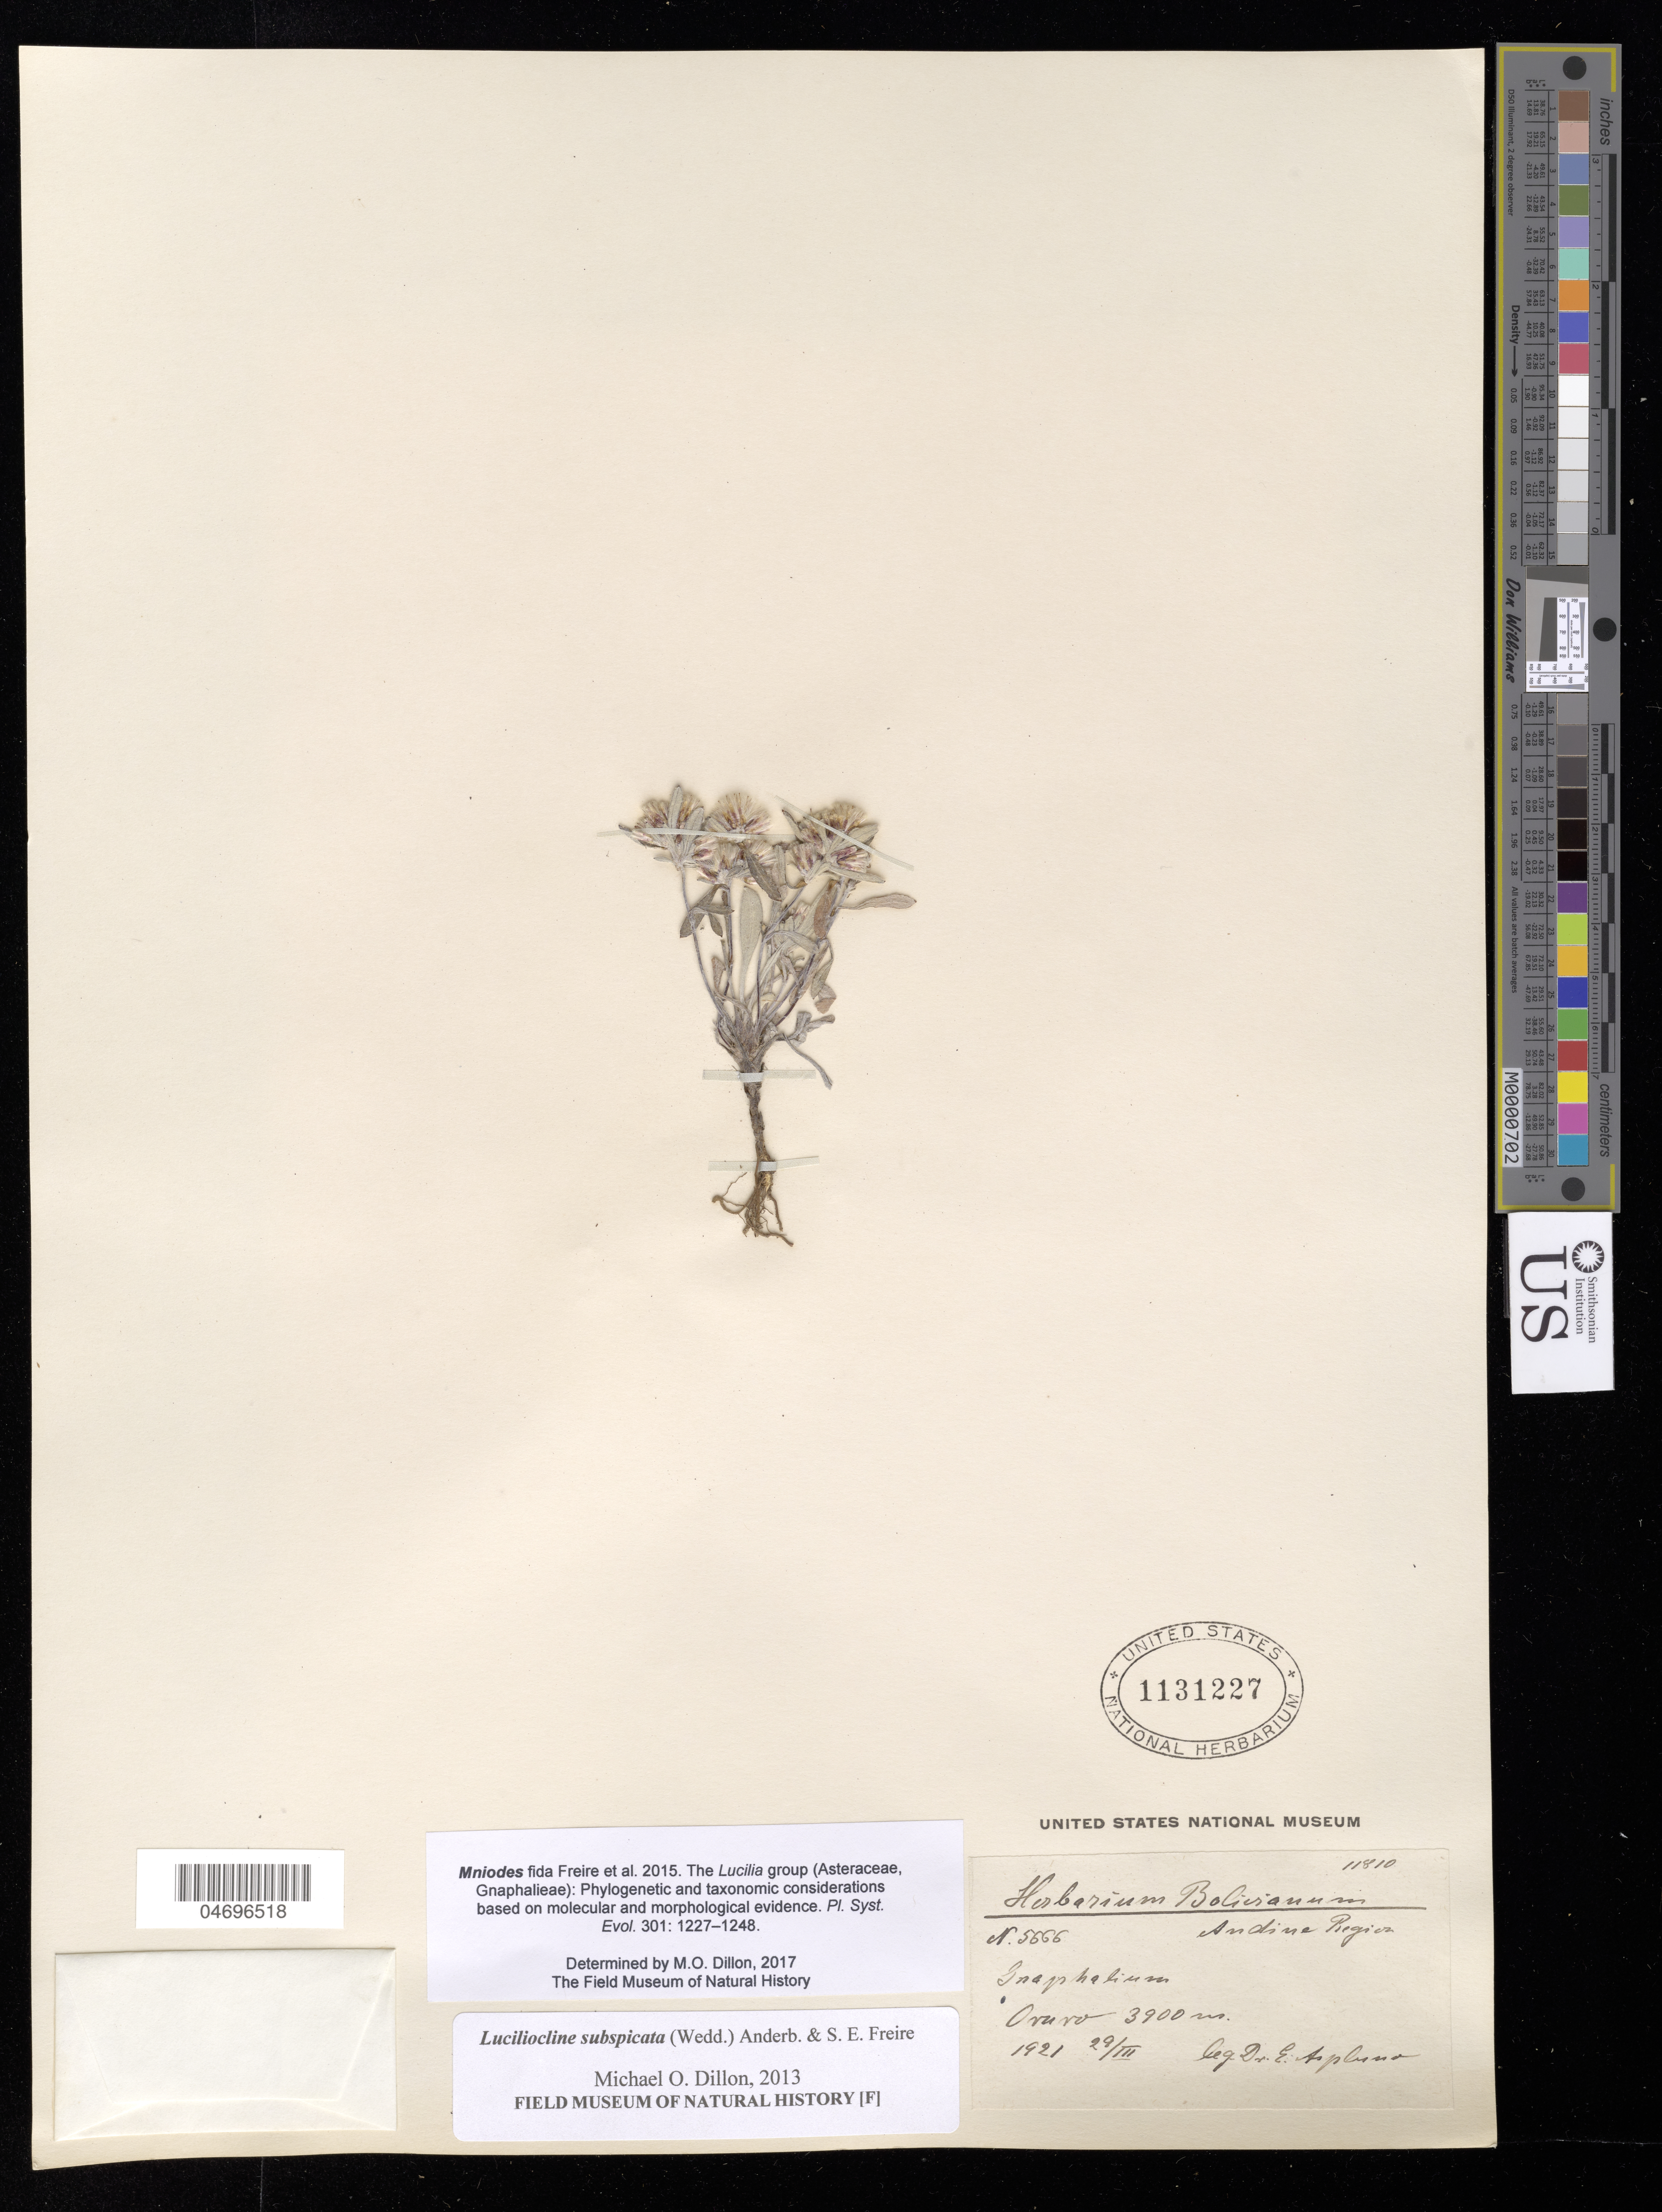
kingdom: Plantae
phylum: Tracheophyta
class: Magnoliopsida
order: Asterales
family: Asteraceae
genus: Mniodes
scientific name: Mniodes subspicata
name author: (Wedd.) S.E. Freire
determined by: Dillon, M. O.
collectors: E. Asplund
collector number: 5666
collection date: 1921-03-29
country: Bolivia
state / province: Oruro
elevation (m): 3900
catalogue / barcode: US 1131227